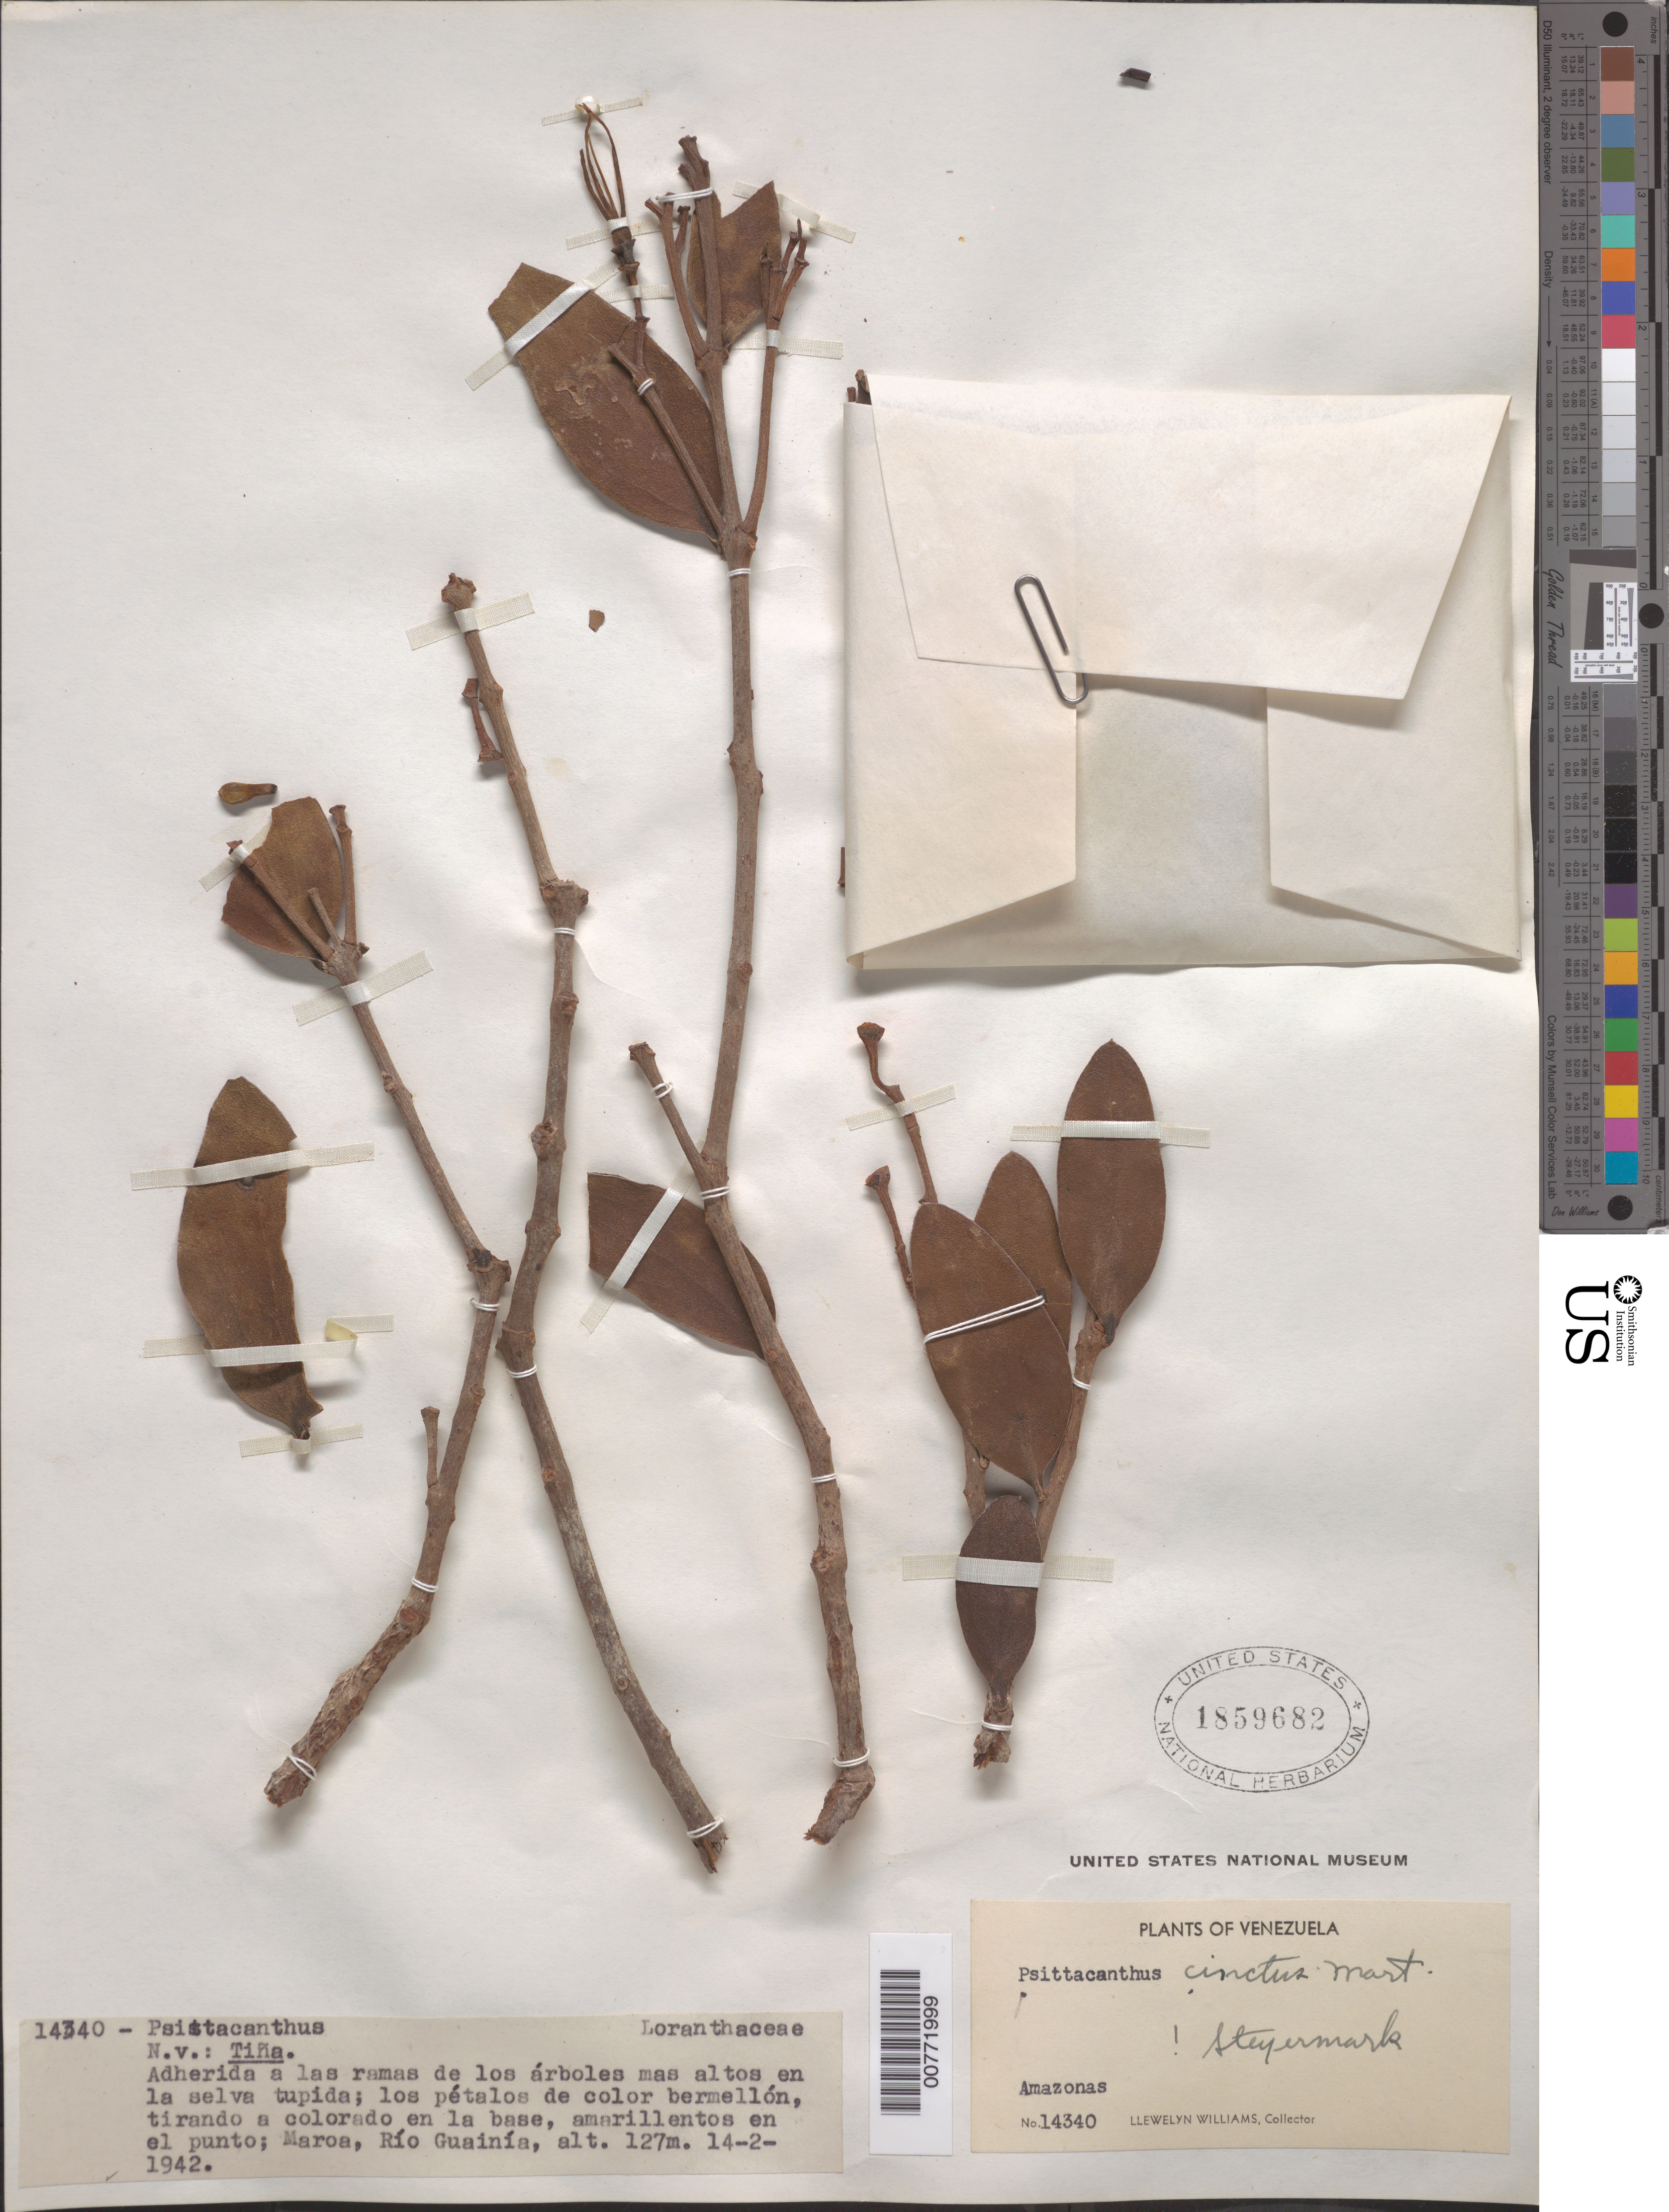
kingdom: Plantae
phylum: Tracheophyta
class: Magnoliopsida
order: Santalales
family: Loranthaceae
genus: Psittacanthus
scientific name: Psittacanthus cinctus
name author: (Mart.) Mart.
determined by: Steyermark, Julian A., (VEN)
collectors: Ll. Williams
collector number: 14340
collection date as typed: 14-Feb-42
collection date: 1942-02-14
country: Venezuela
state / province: Amazonas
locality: Maroa, Río Guainía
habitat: Selva tupida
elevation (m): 127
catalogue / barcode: US 1859682